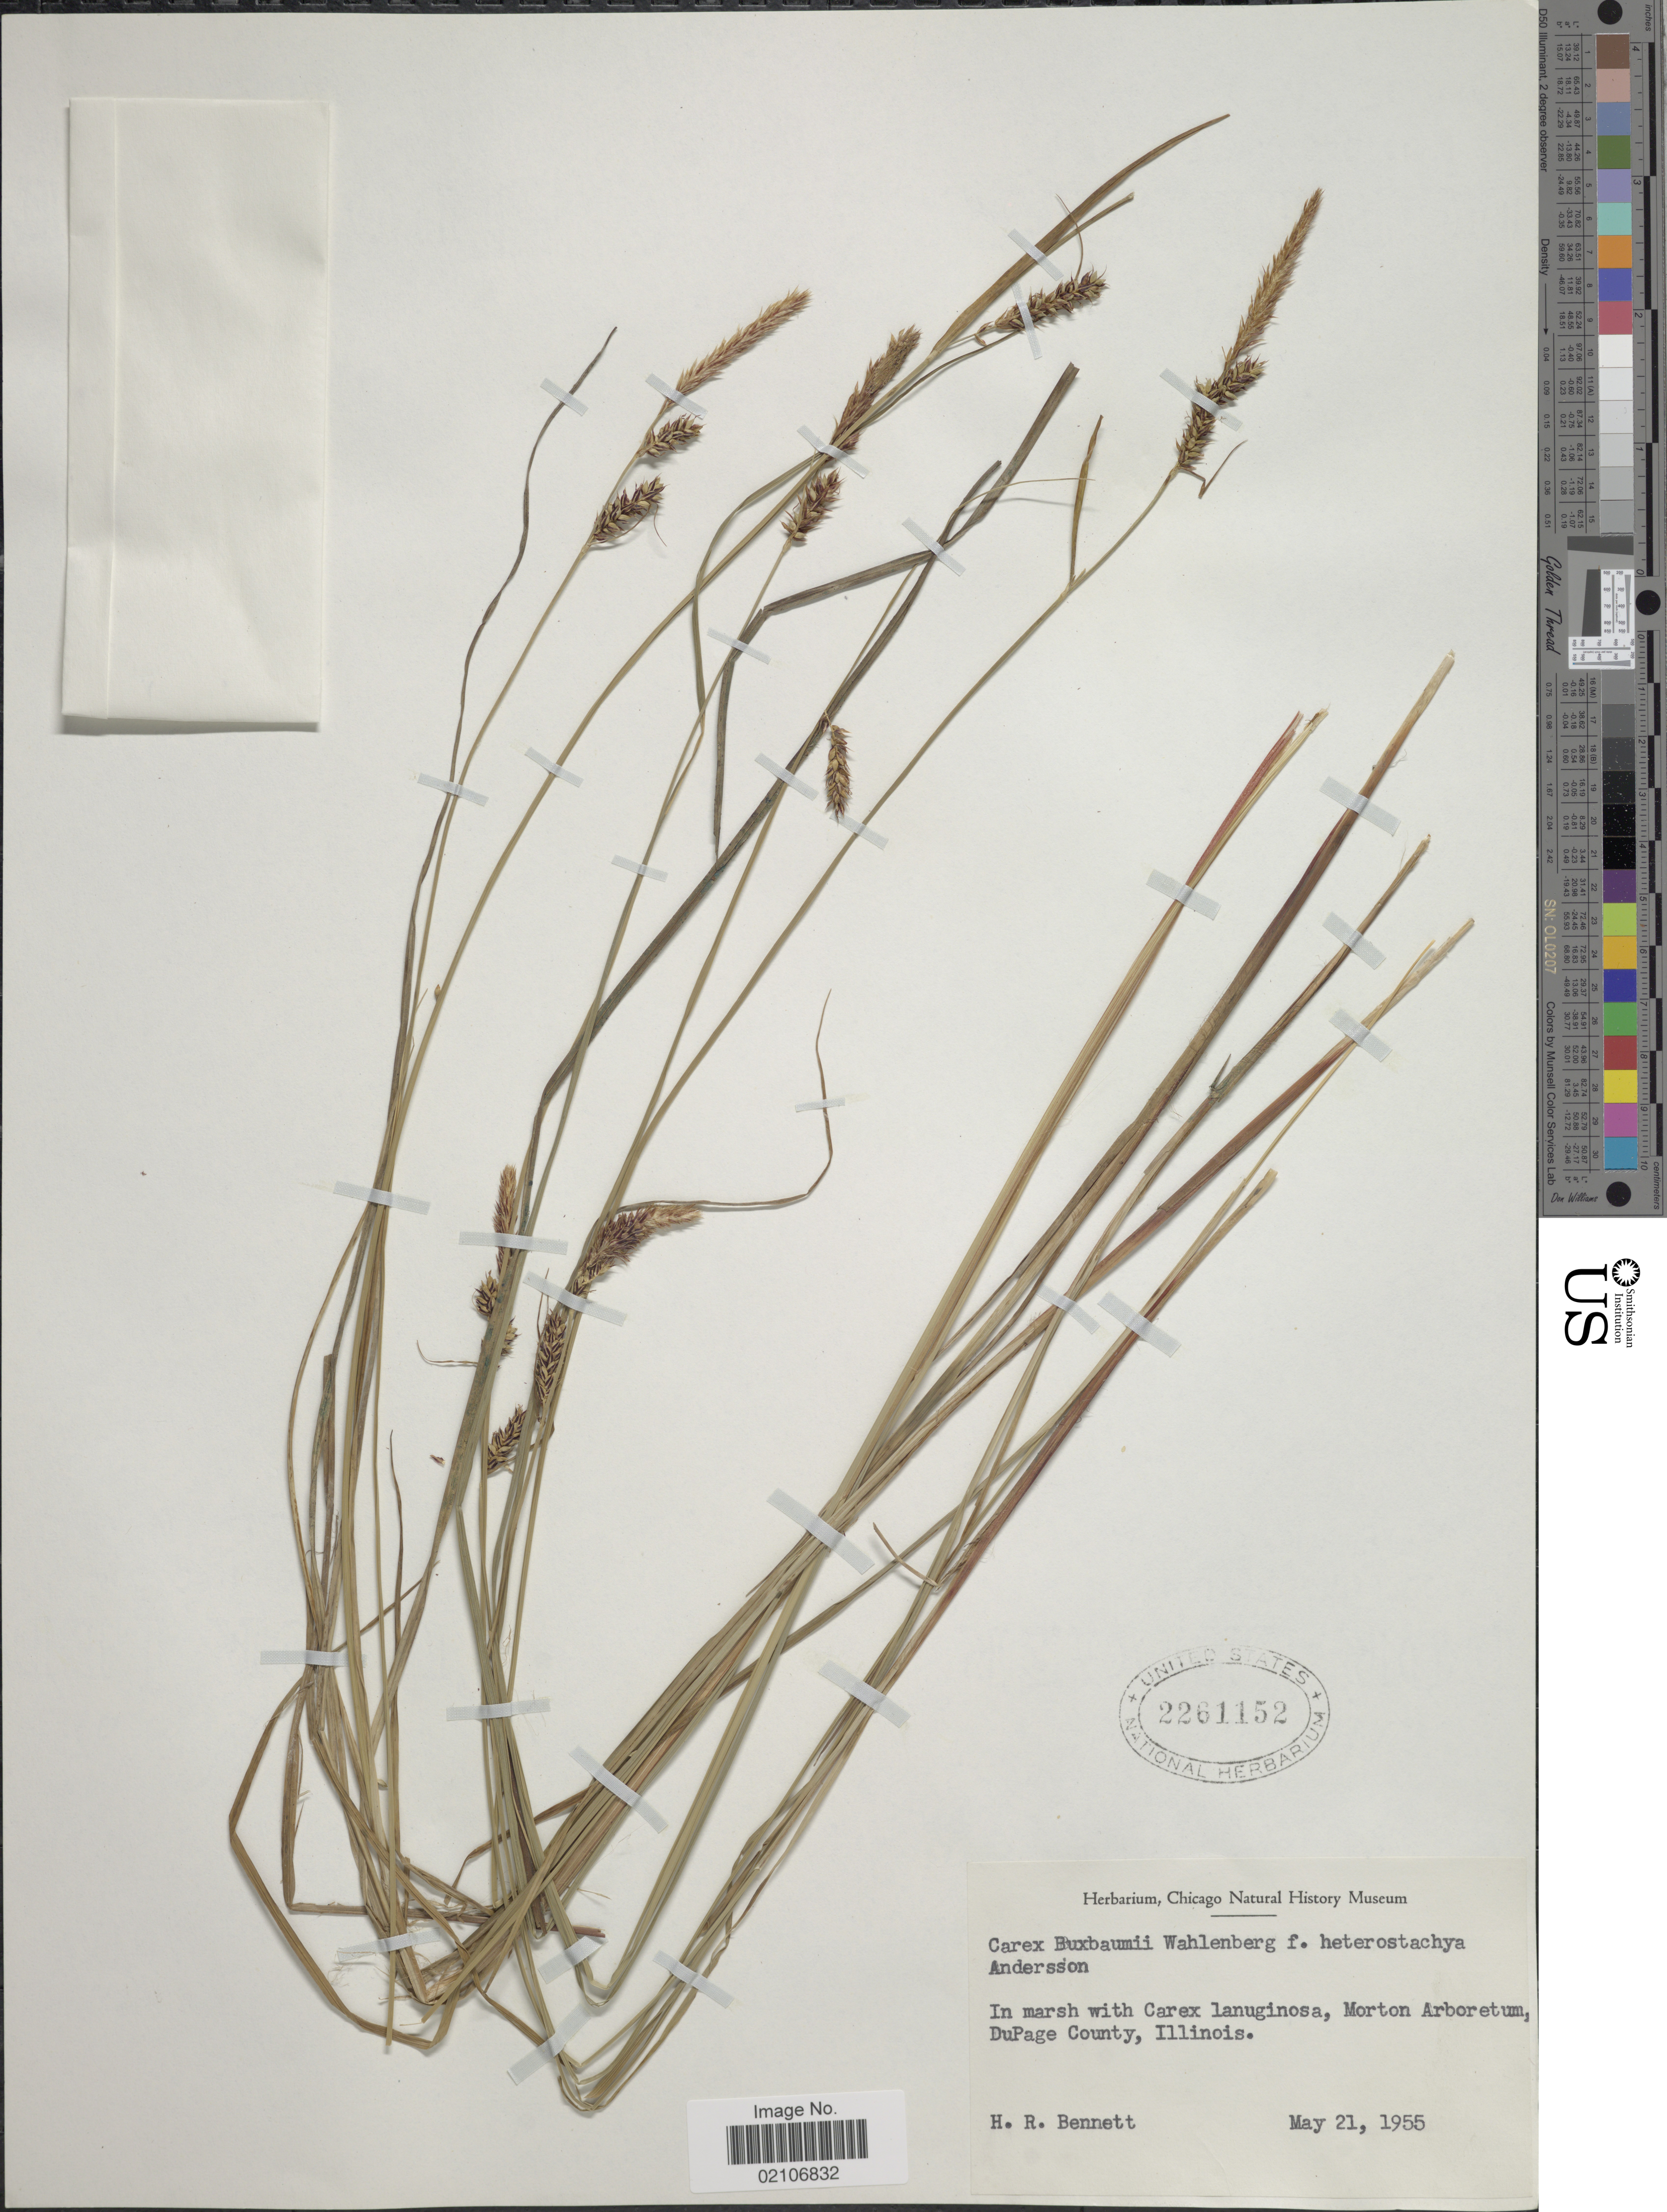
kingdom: Plantae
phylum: Tracheophyta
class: Liliopsida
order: Poales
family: Cyperaceae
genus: Carex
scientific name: Carex buxbaumii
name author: Wahlenb.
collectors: H. R. Bennett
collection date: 1955-05-21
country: United States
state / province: Illinois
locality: Morton Arboretum, Dupage County, Illinois.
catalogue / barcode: US 2261152